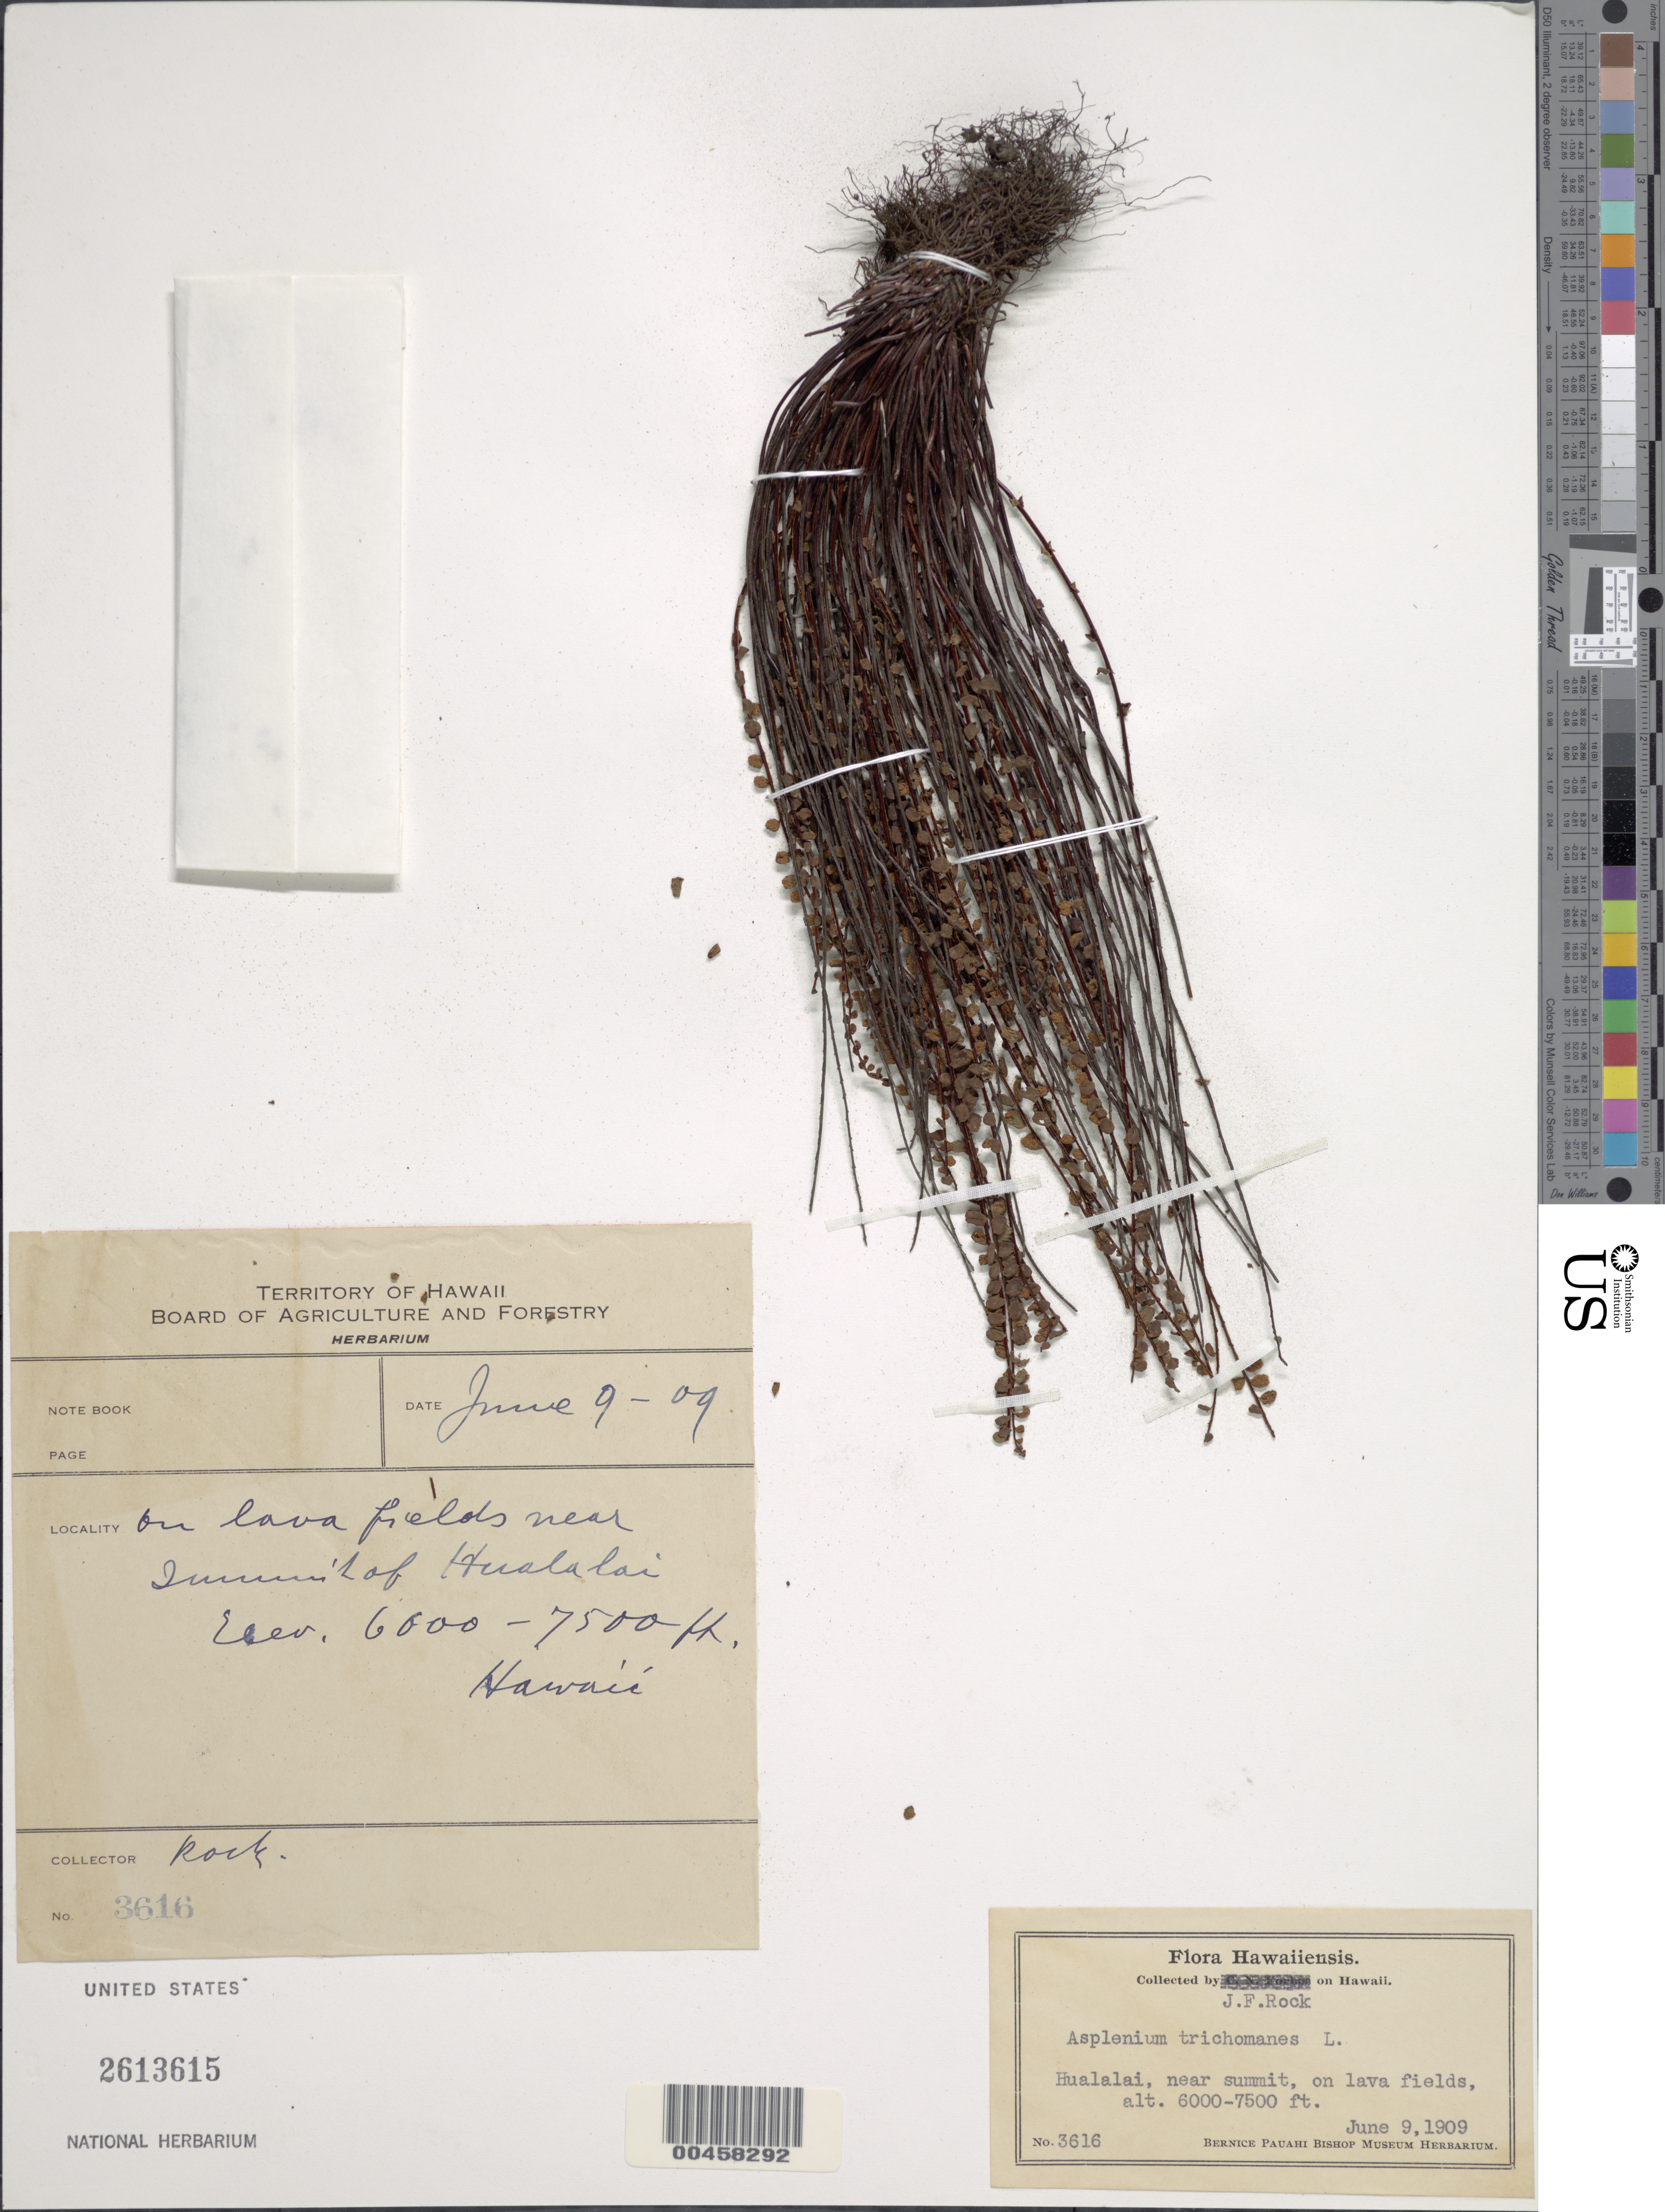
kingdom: Plantae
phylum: Tracheophyta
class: Polypodiopsida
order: Polypodiales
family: Aspleniaceae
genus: Asplenium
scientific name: Asplenium trichomanes subsp. densum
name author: (Brack.) W.H. Wagner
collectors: J. F. Rock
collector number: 3616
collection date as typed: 9 Jun 1909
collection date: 1909-06-09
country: United States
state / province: Hawaii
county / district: Hawaii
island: Hawaii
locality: Hualalai, near summmit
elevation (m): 1829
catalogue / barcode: US 2613615